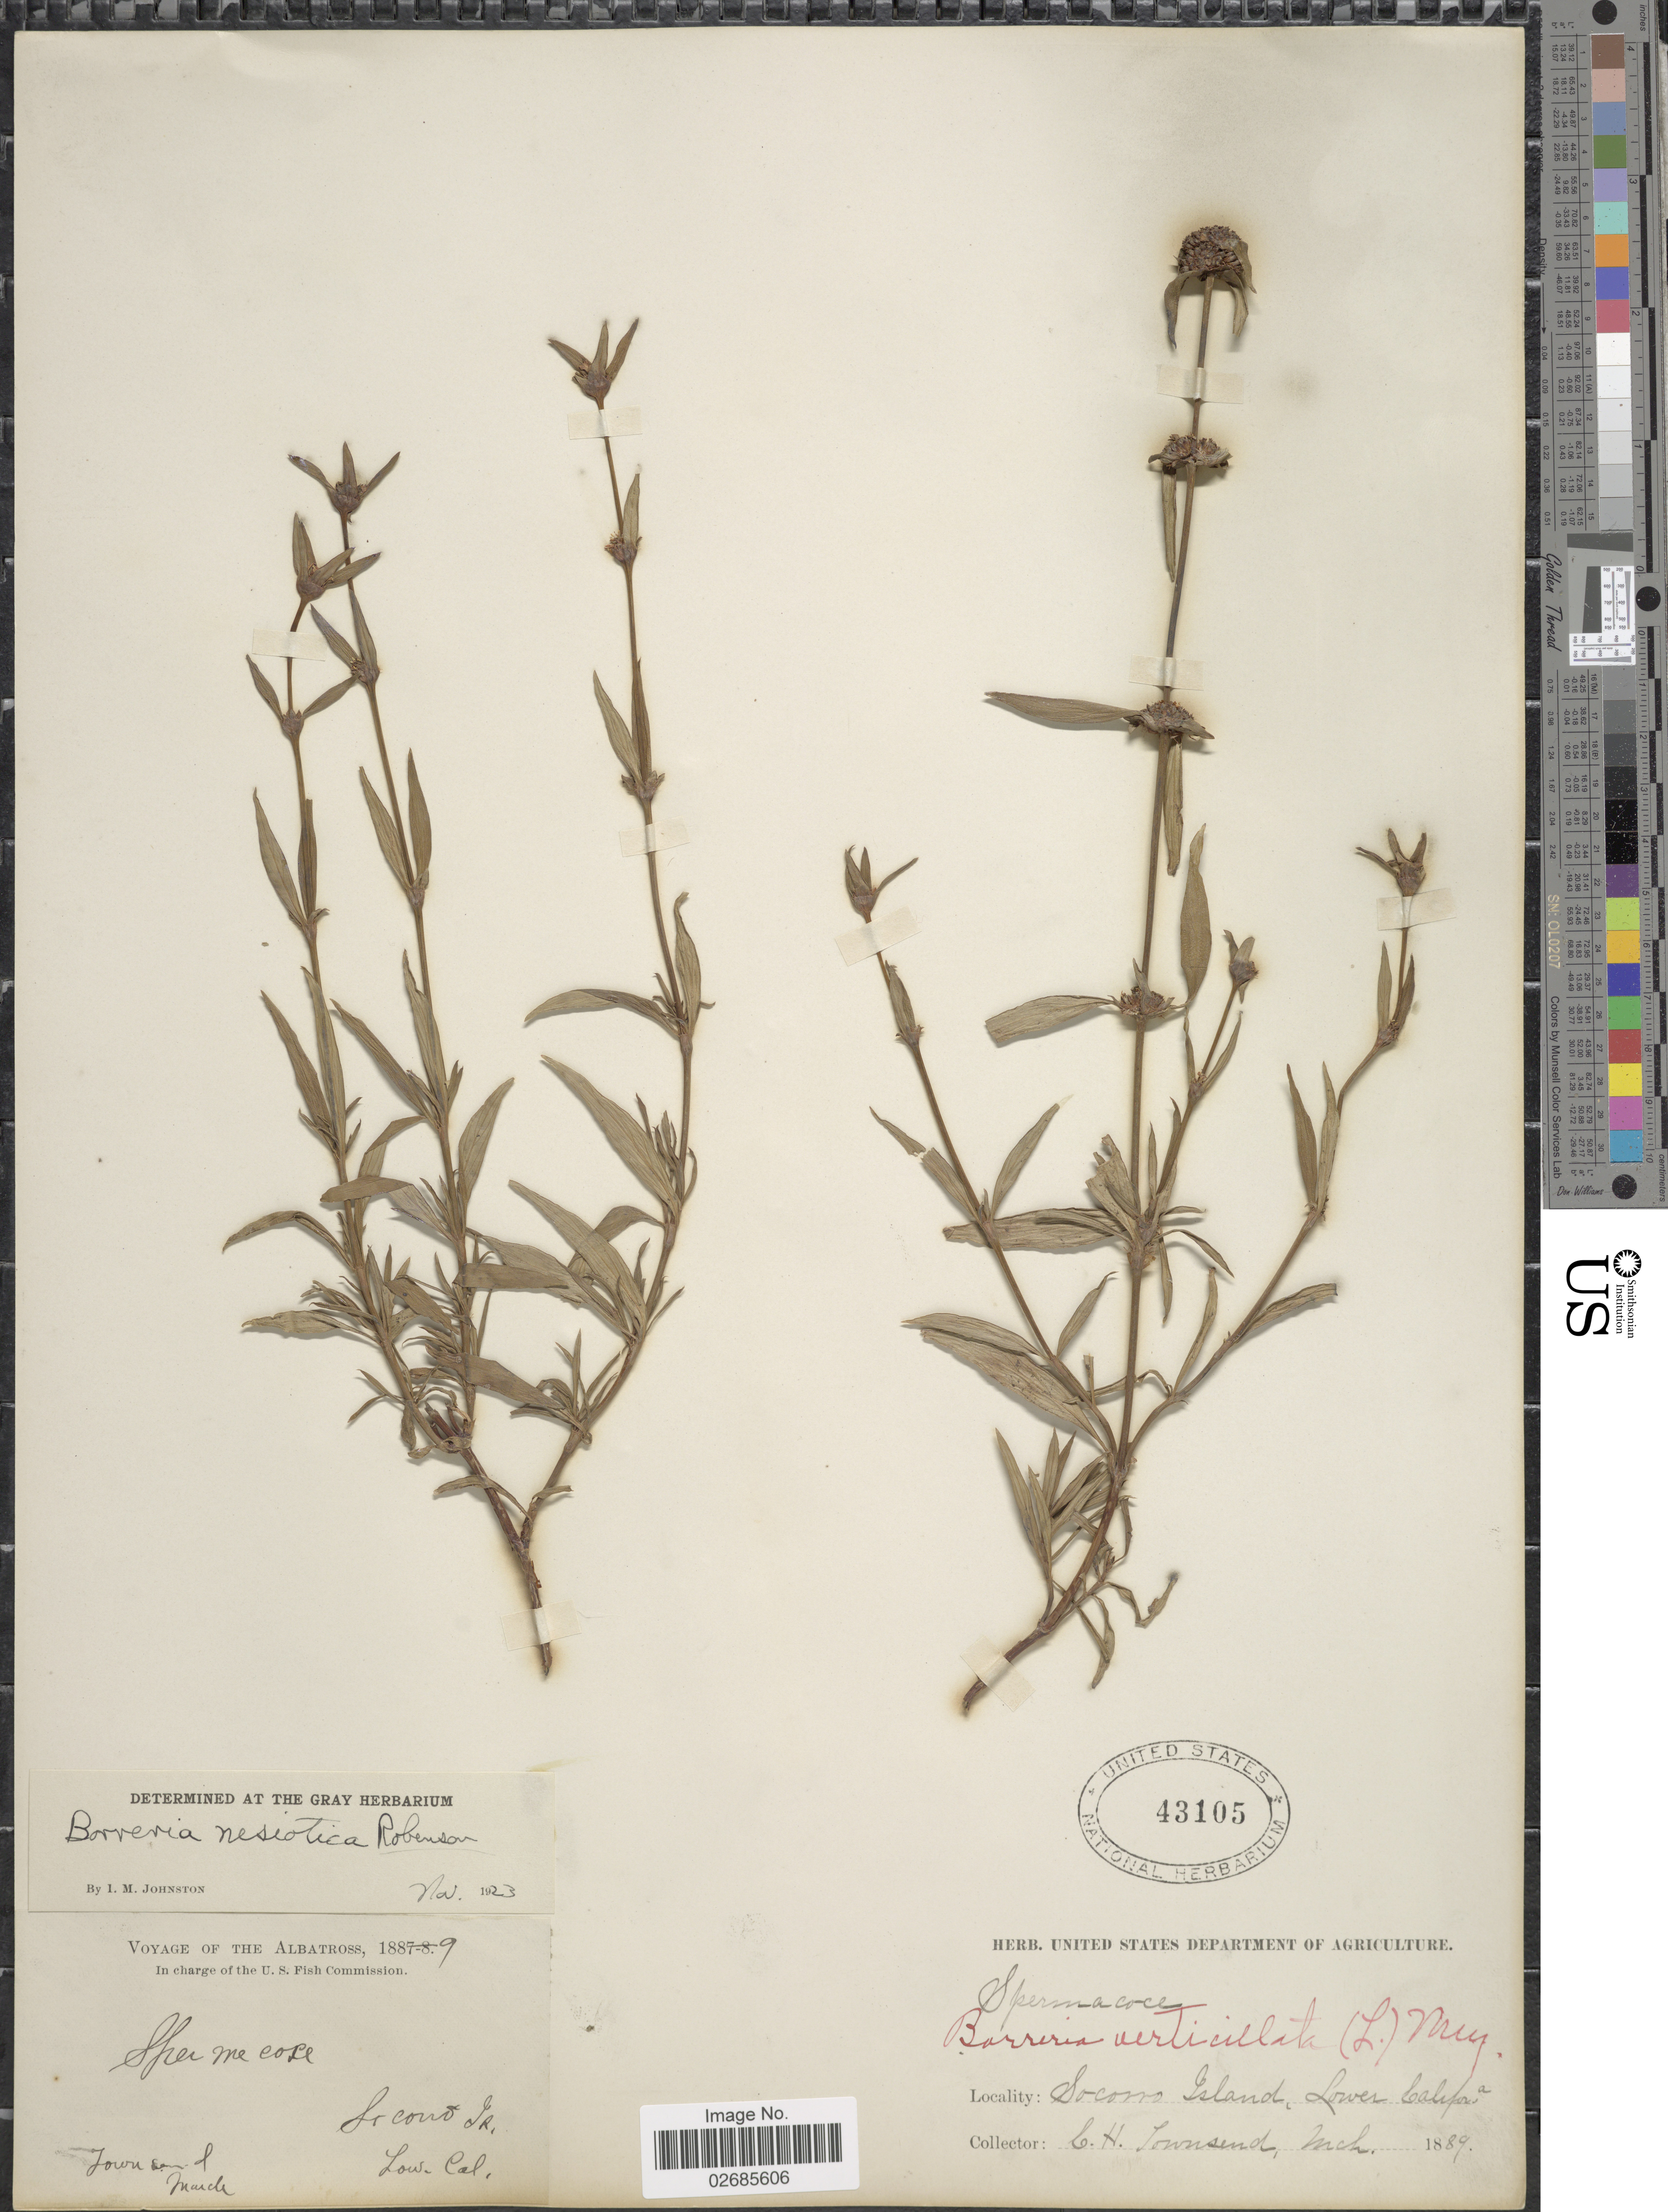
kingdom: Plantae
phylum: Tracheophyta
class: Magnoliopsida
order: Gentianales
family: Rubiaceae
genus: Borreria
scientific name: Borreria nesiotica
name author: B.L. Rob.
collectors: C. H. Townsend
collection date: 1889-03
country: Mexico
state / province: Colima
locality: Socorro Island, Lower California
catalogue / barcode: US 43105